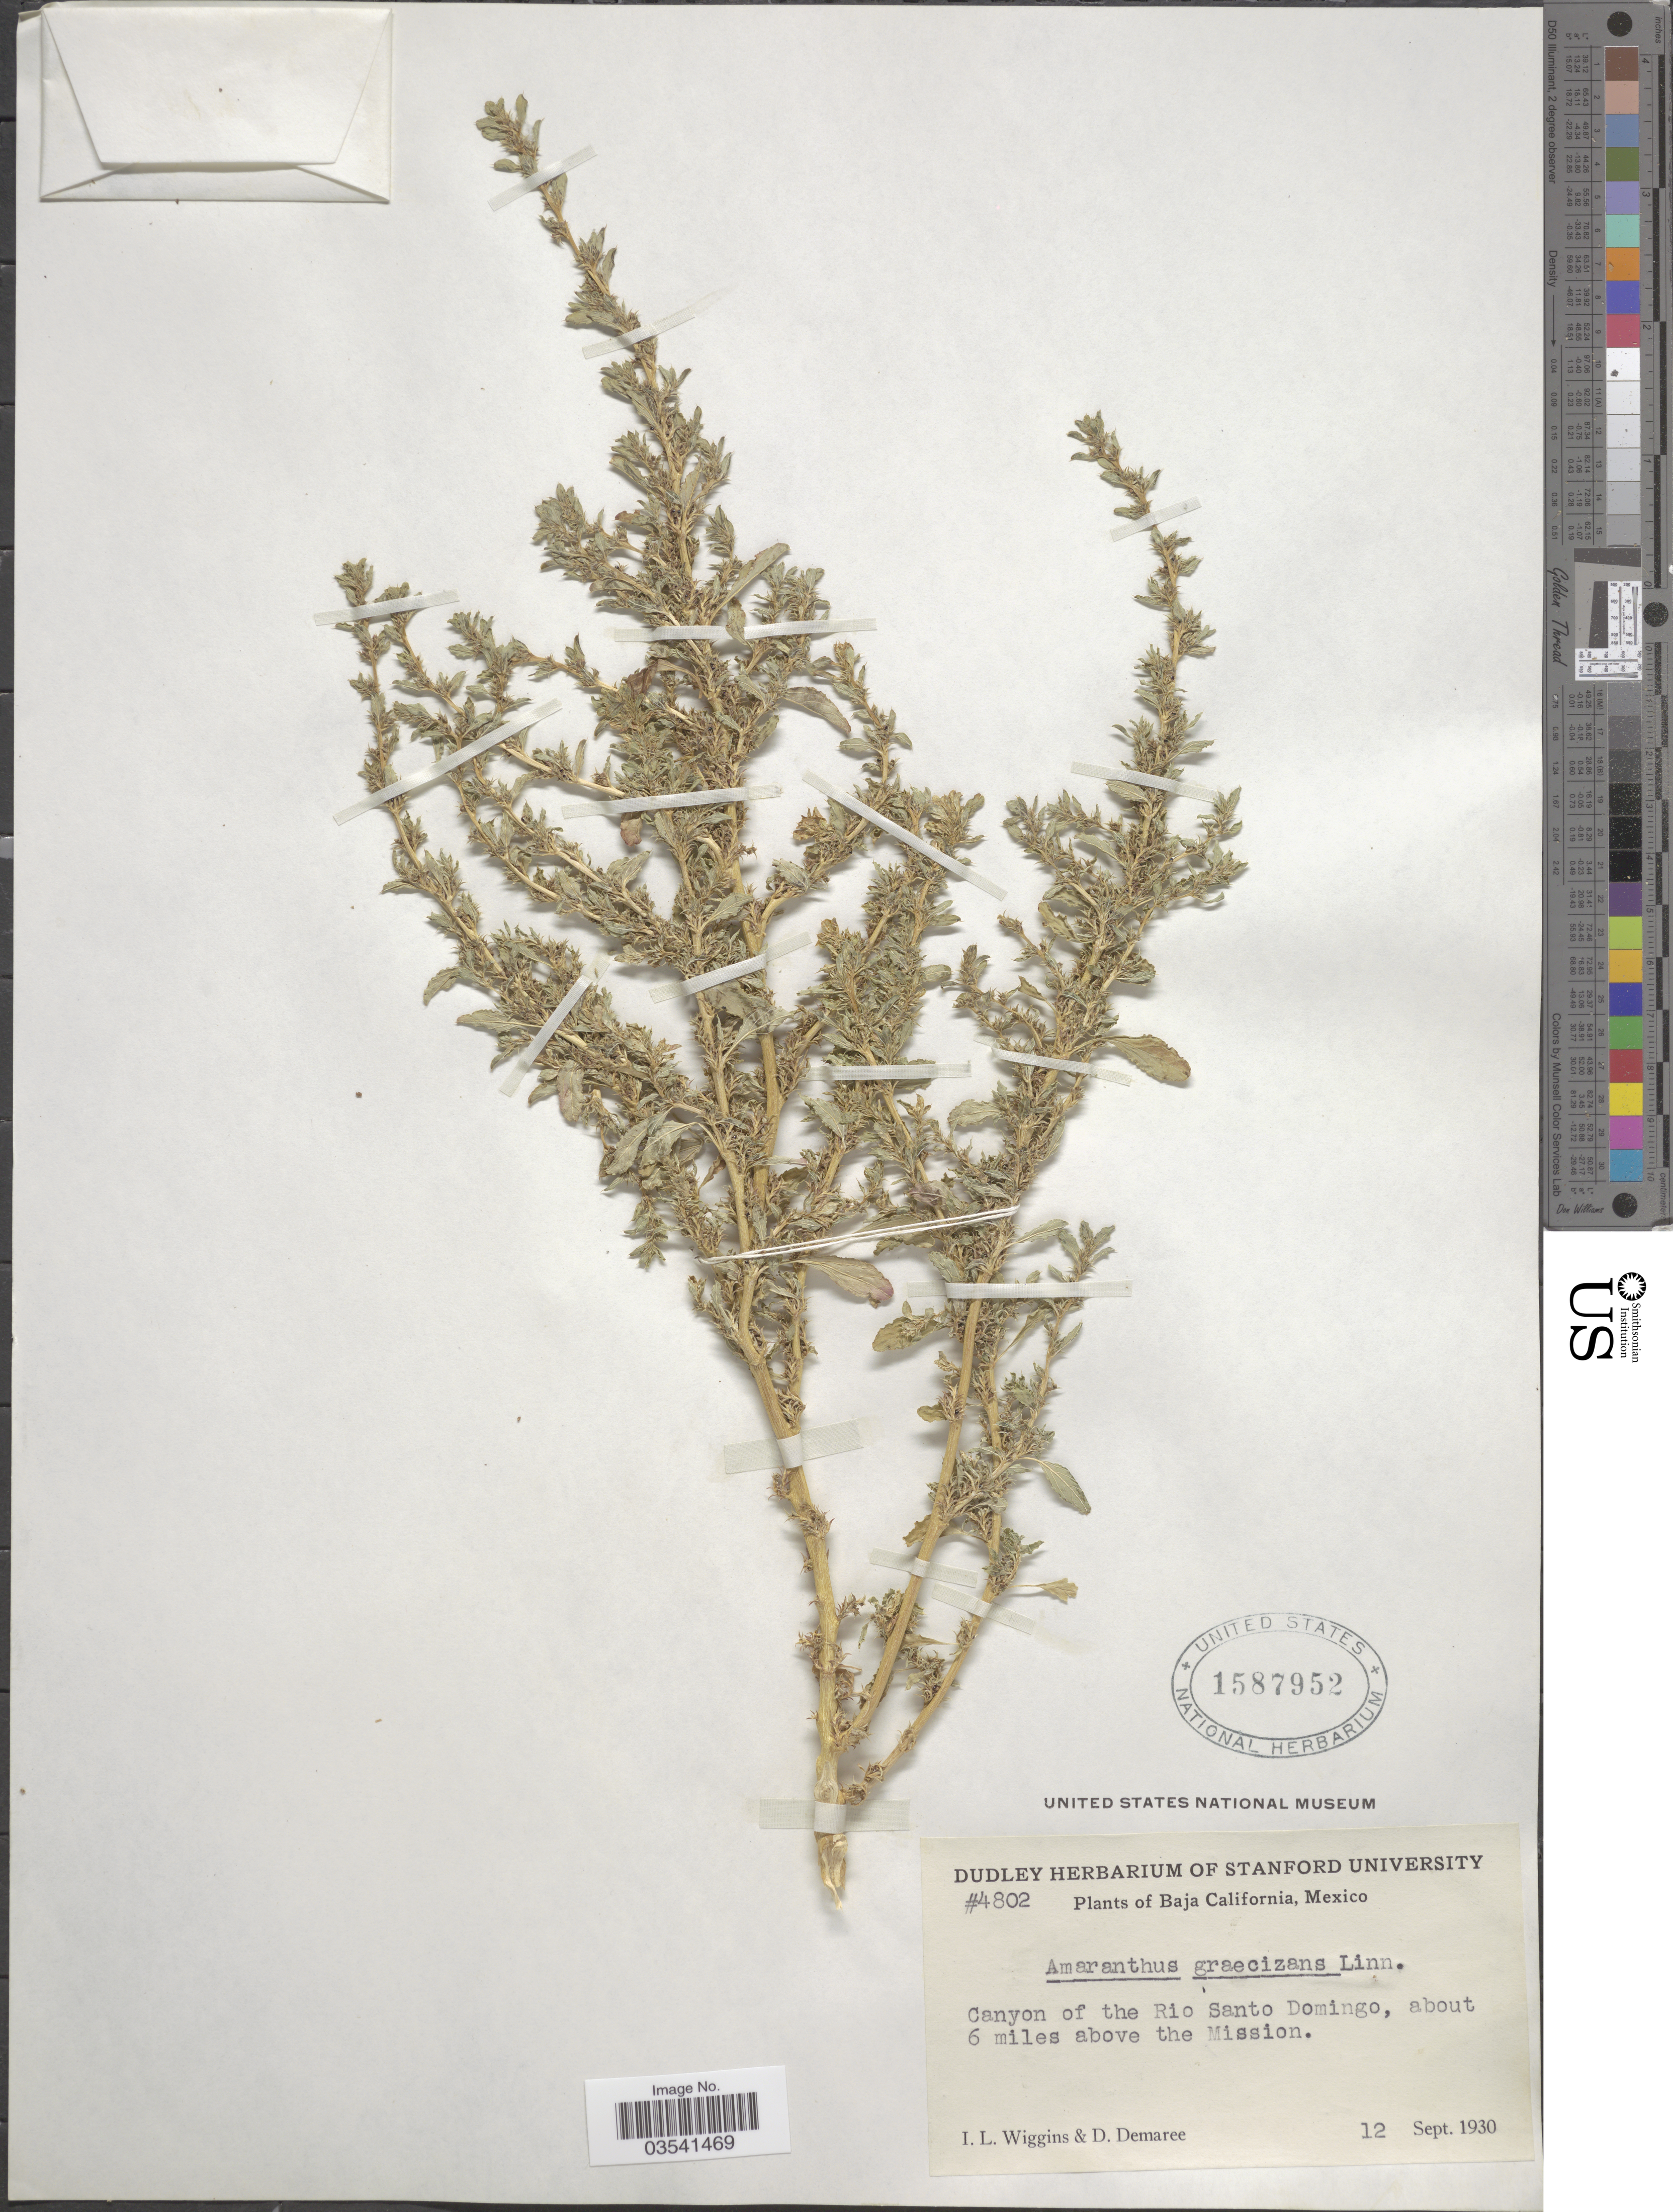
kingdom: Plantae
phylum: Tracheophyta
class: Magnoliopsida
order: Caryophyllales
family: Amaranthaceae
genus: Amaranthus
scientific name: Amaranthus graecizans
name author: L.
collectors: I. L. Wiggins & D. Demaree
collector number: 4802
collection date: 1930-09-12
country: Mexico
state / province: Baja California Norte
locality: Canyon of the Rio Santo Domingo, about 6 miles above the Mission.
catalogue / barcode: US 1587952